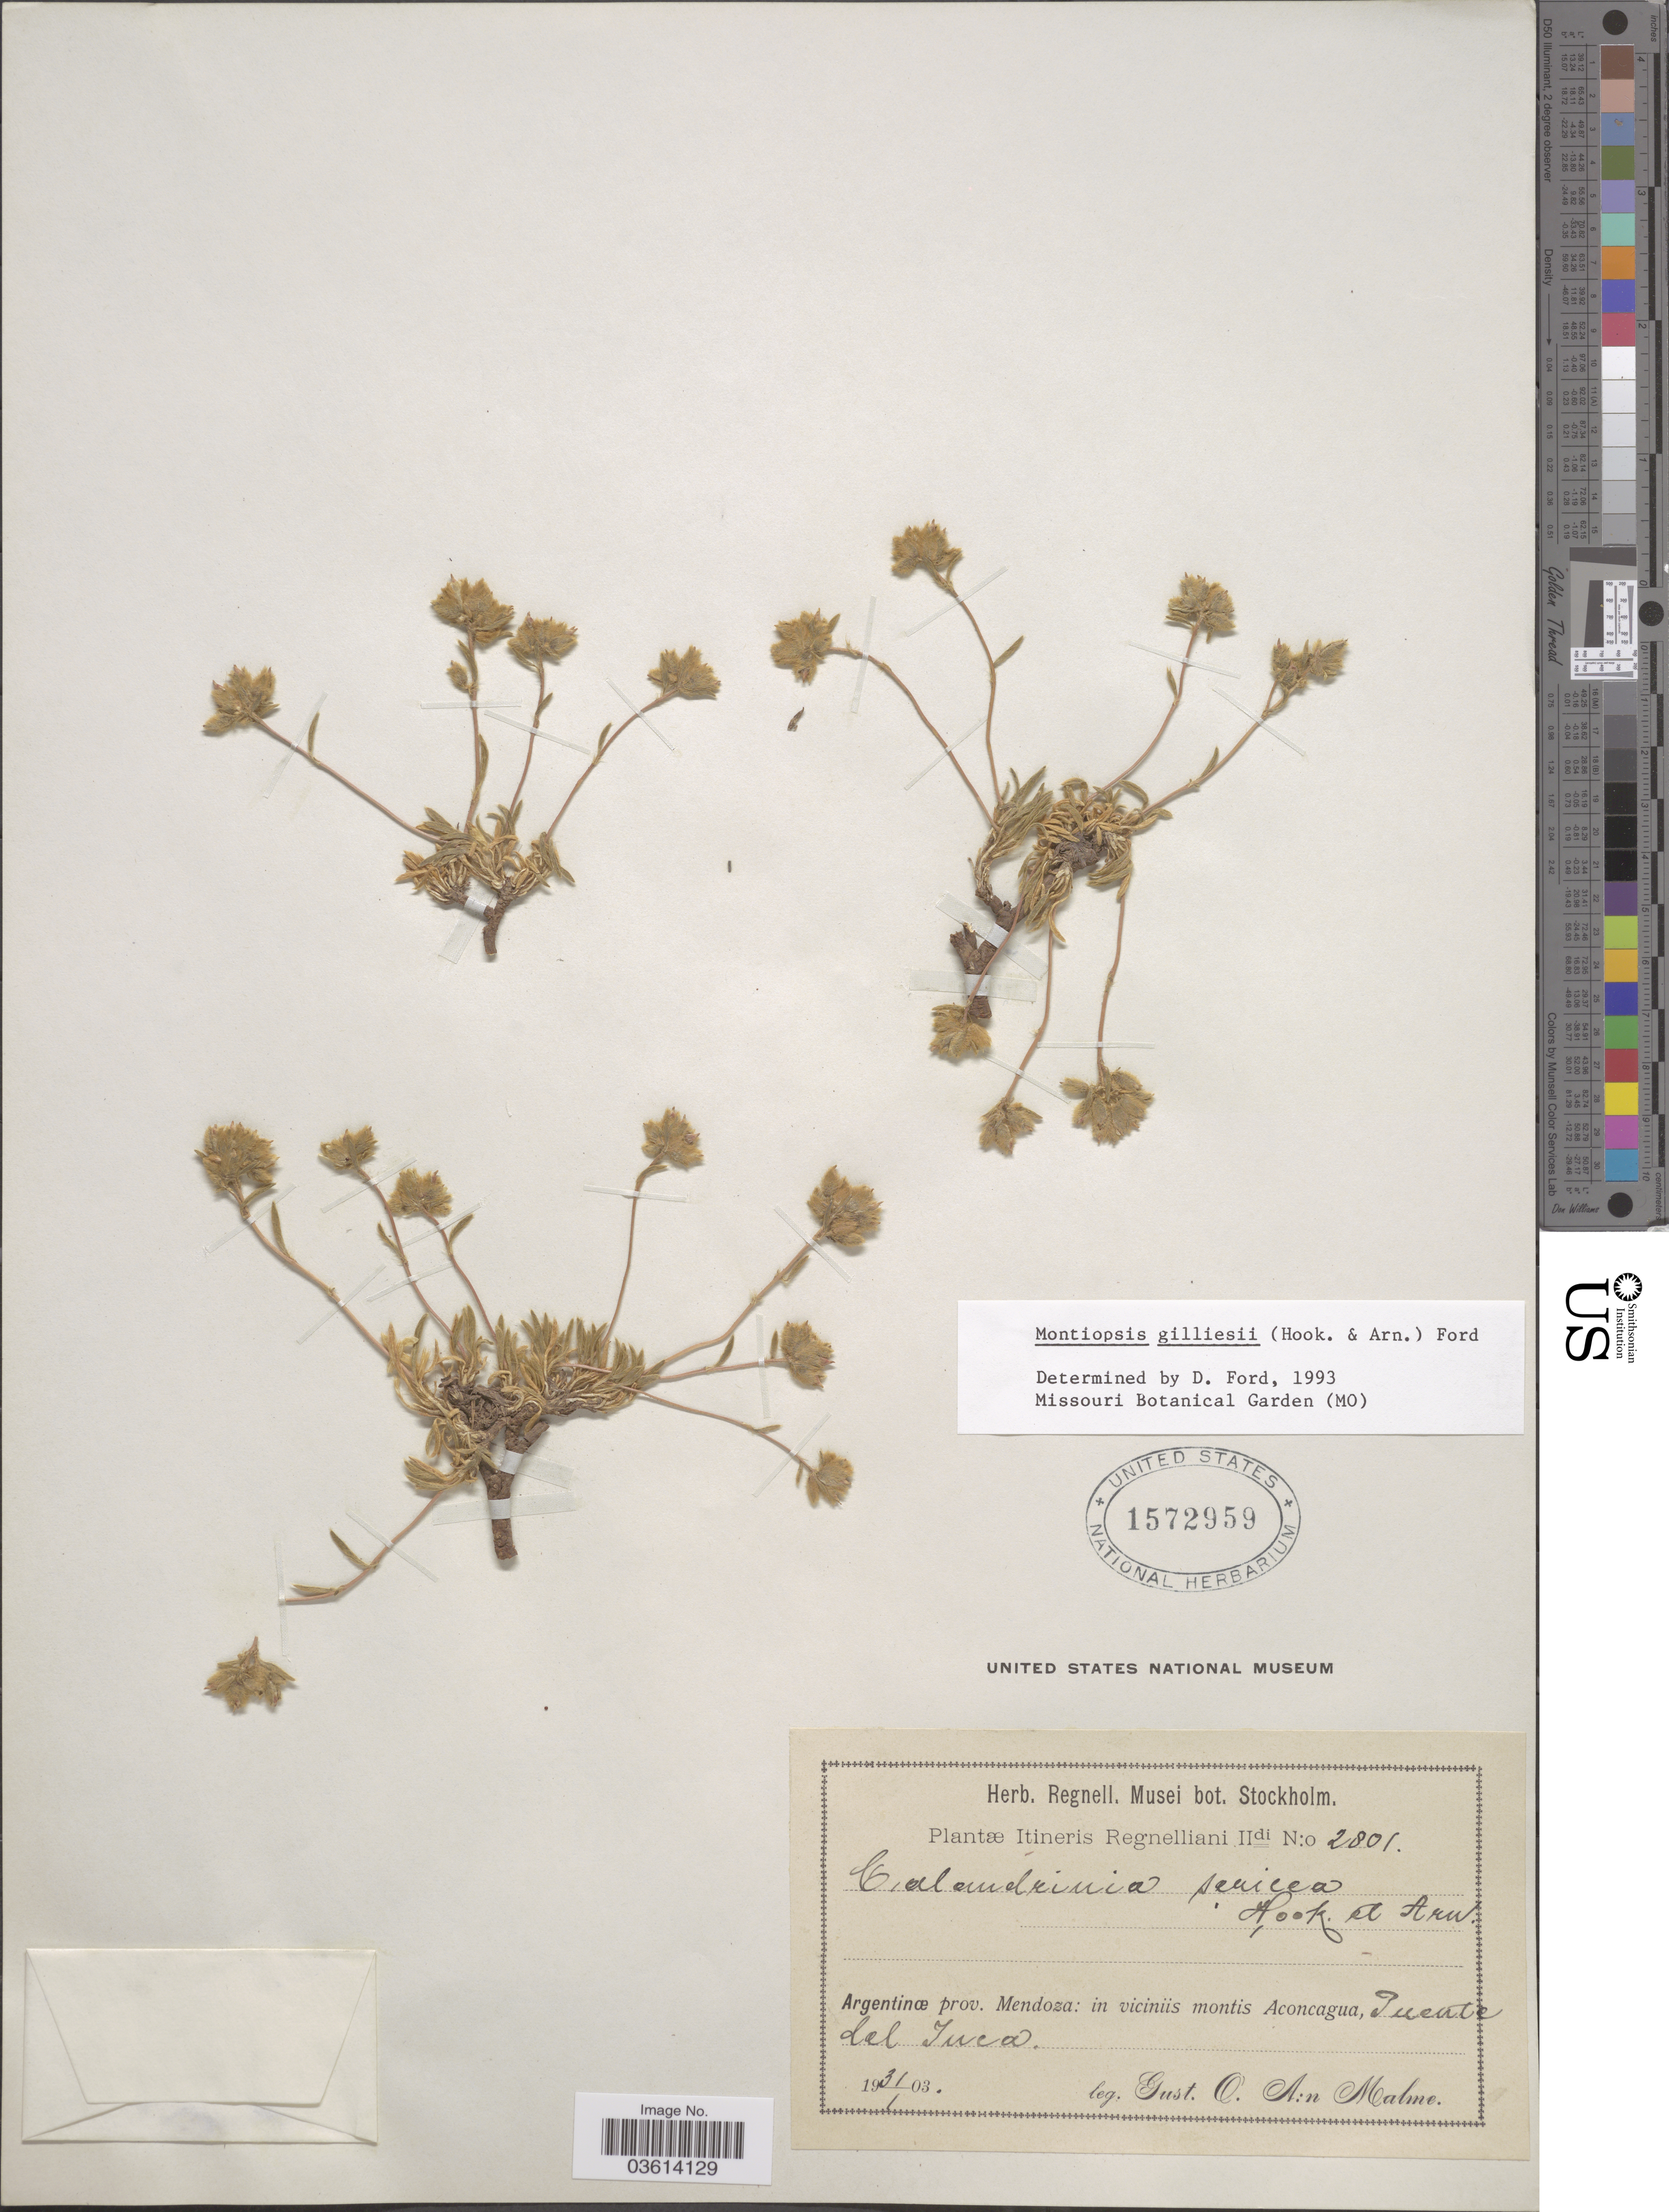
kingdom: Plantae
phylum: Tracheophyta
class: Magnoliopsida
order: Caryophyllales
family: Montiaceae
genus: Montiopsis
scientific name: Montiopsis gilliesii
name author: (Hook. & Arn.) D.I. Ford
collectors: G. O. A. Malme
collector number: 2801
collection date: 1903-01-31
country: Argentina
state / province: Mendoza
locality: In viciniis montis Aconcagua, Puente del Inca.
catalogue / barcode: US 1572959